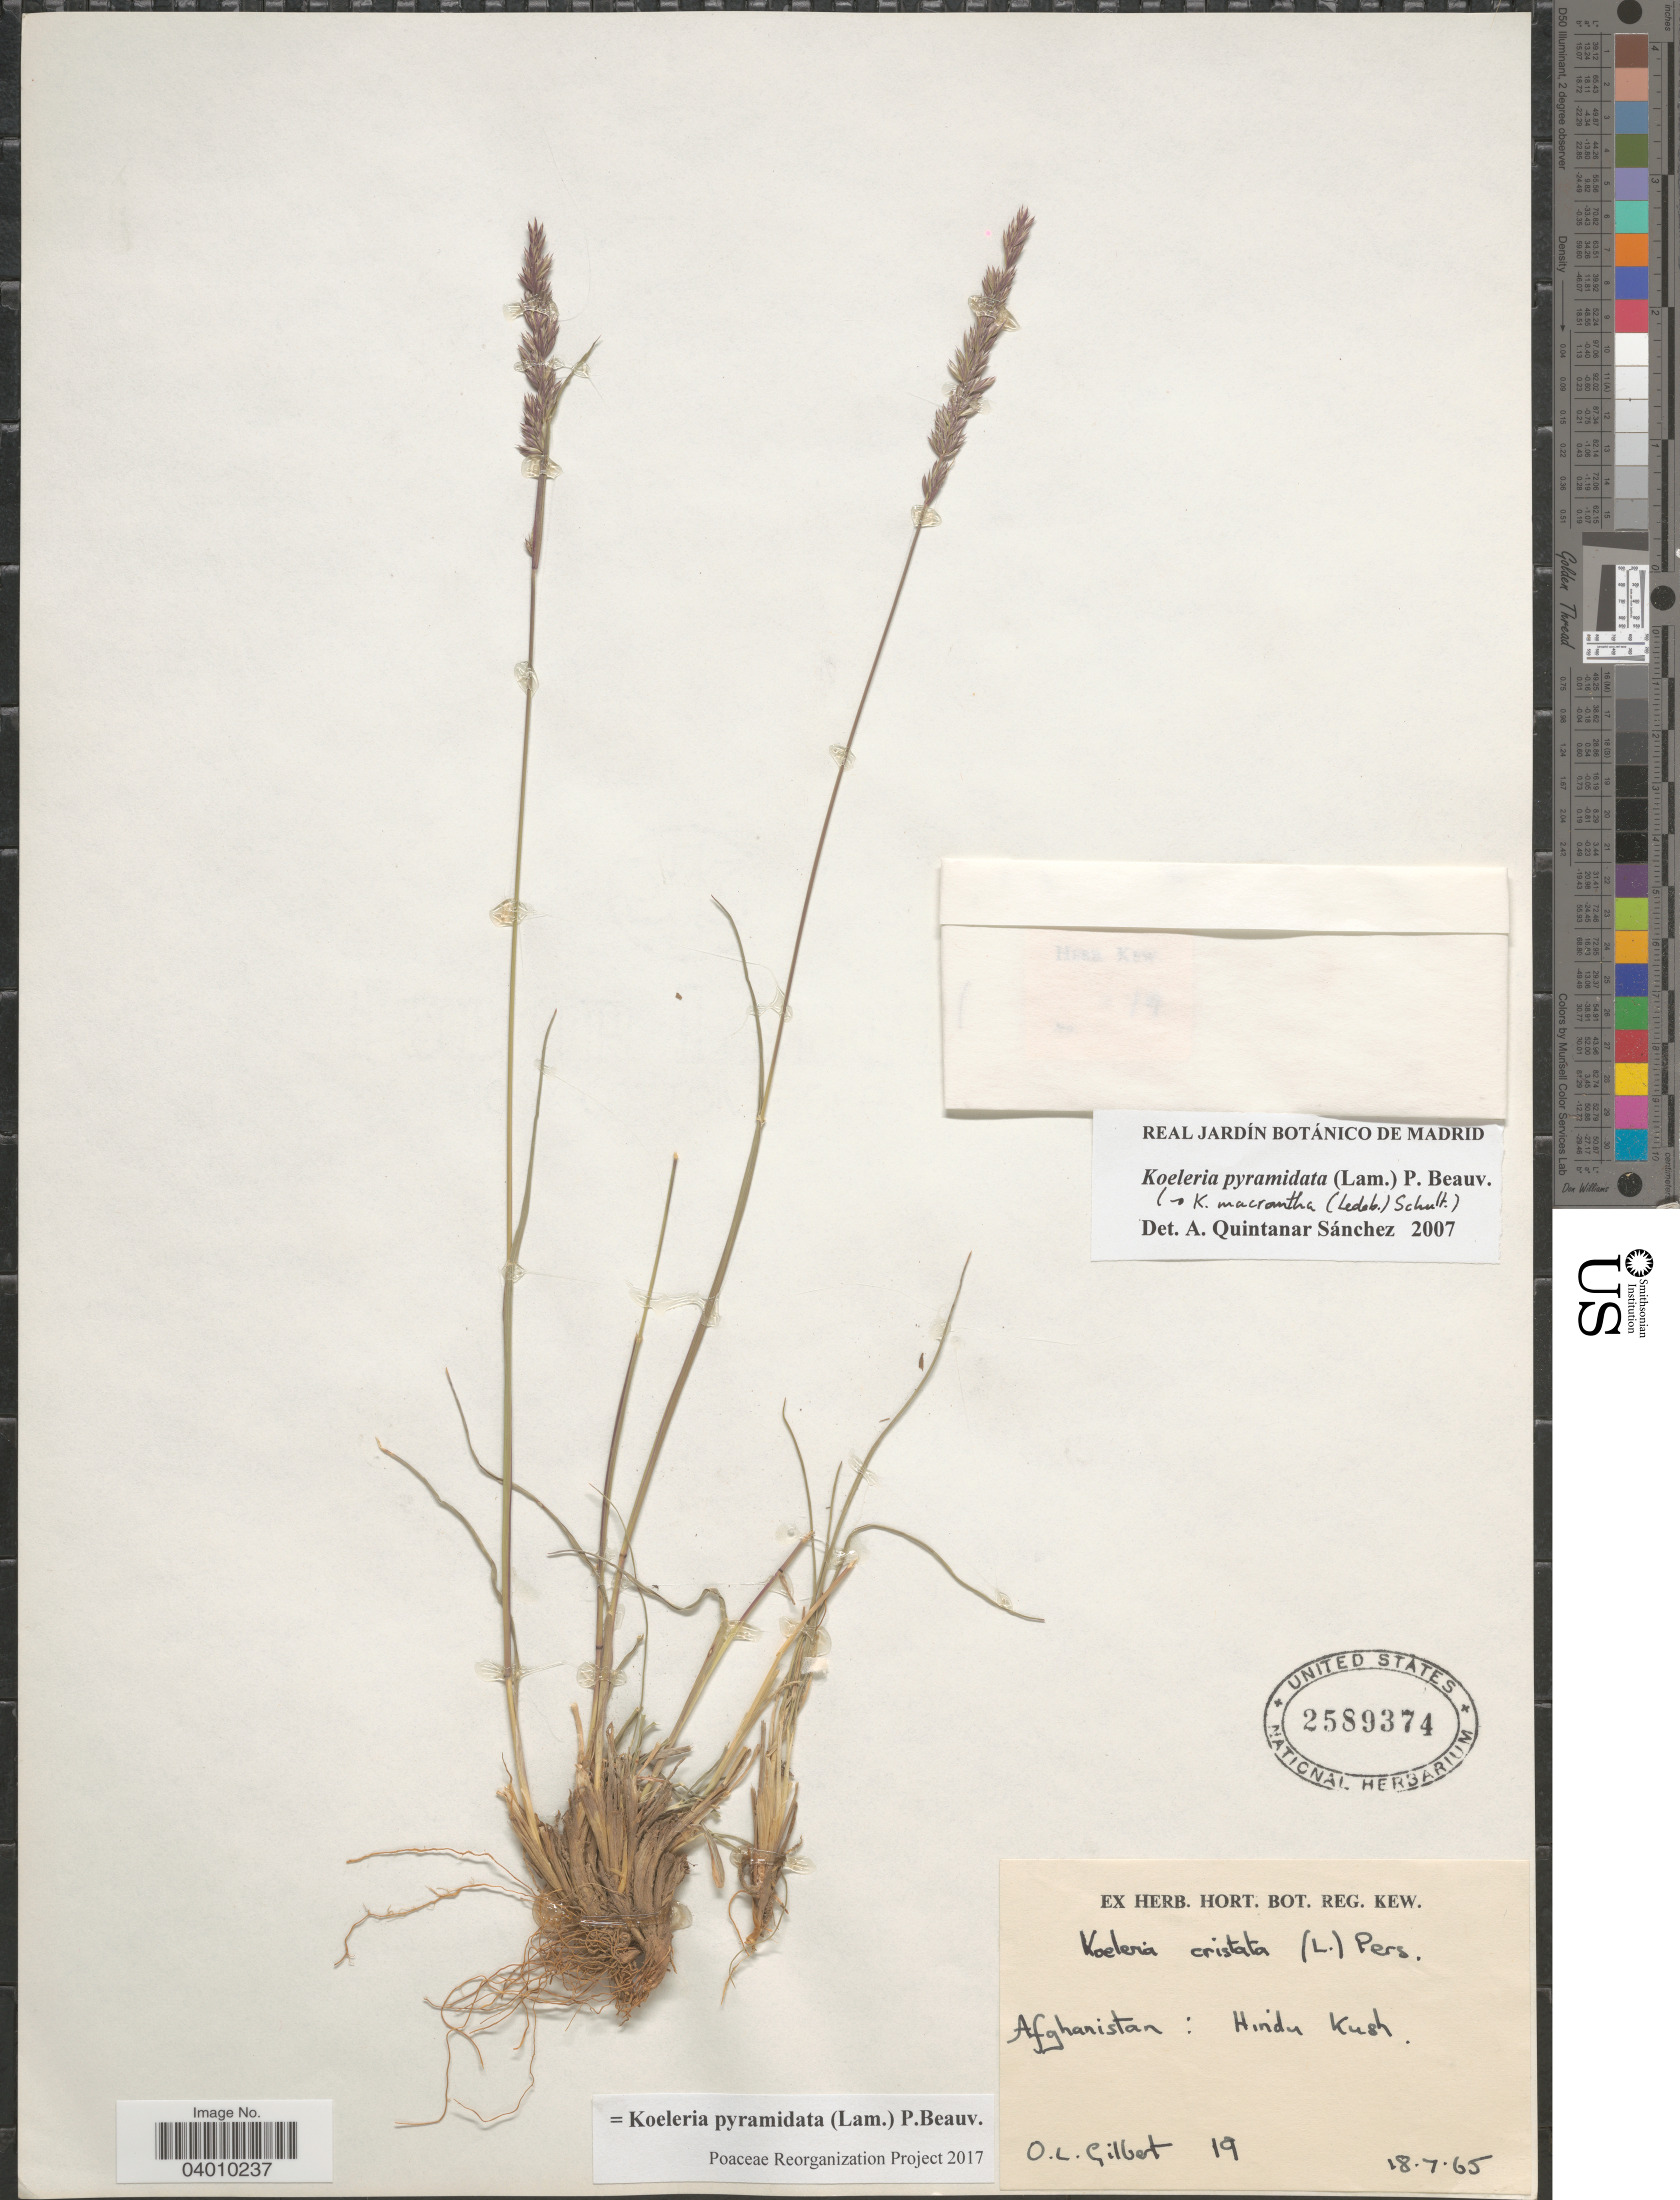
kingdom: Plantae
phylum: Tracheophyta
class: Liliopsida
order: Poales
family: Poaceae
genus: Koeleria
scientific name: Koeleria pyramidata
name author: (Lam.) P. Beauv.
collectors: O. L. Gilbert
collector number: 19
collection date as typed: Transcribed d/m/y: 18/7/65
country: Afghanistan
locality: Hindu Kush.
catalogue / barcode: US 2589374